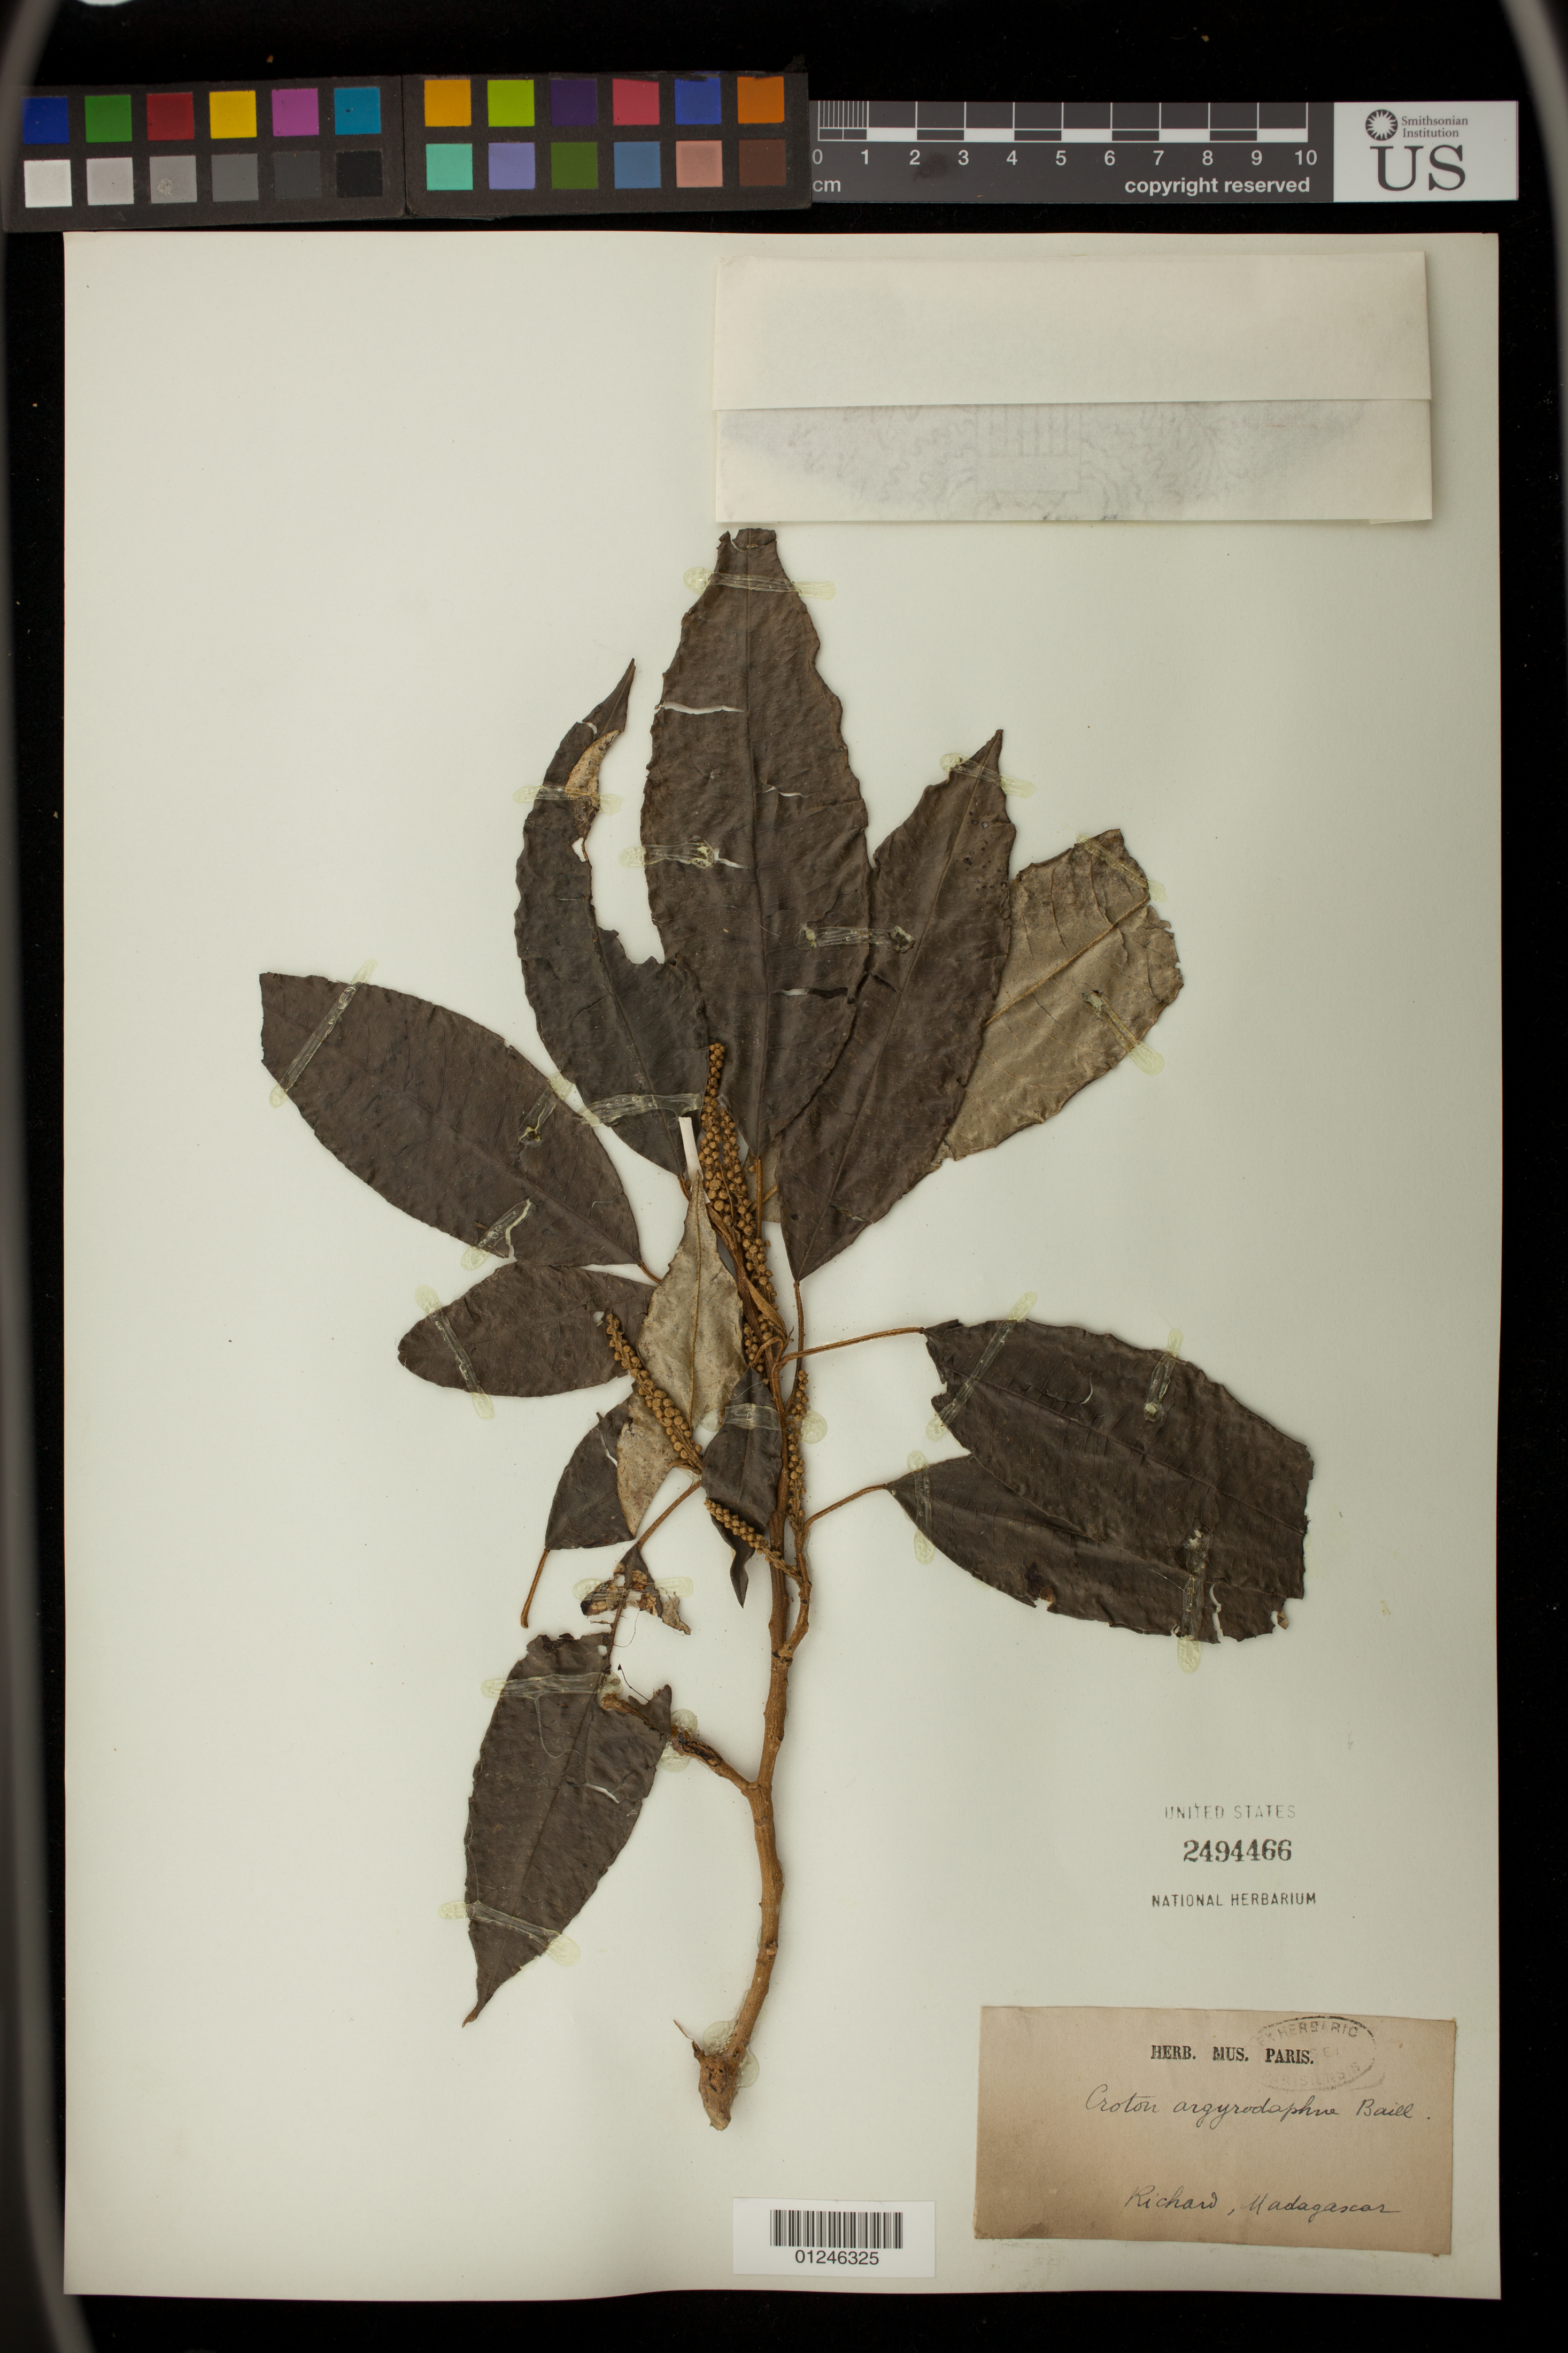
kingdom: Plantae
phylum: Tracheophyta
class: Magnoliopsida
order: Malpighiales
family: Euphorbiaceae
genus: Croton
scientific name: Croton argyrodaphne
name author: Baill.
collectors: -. Richard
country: Madagascar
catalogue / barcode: US 2494466